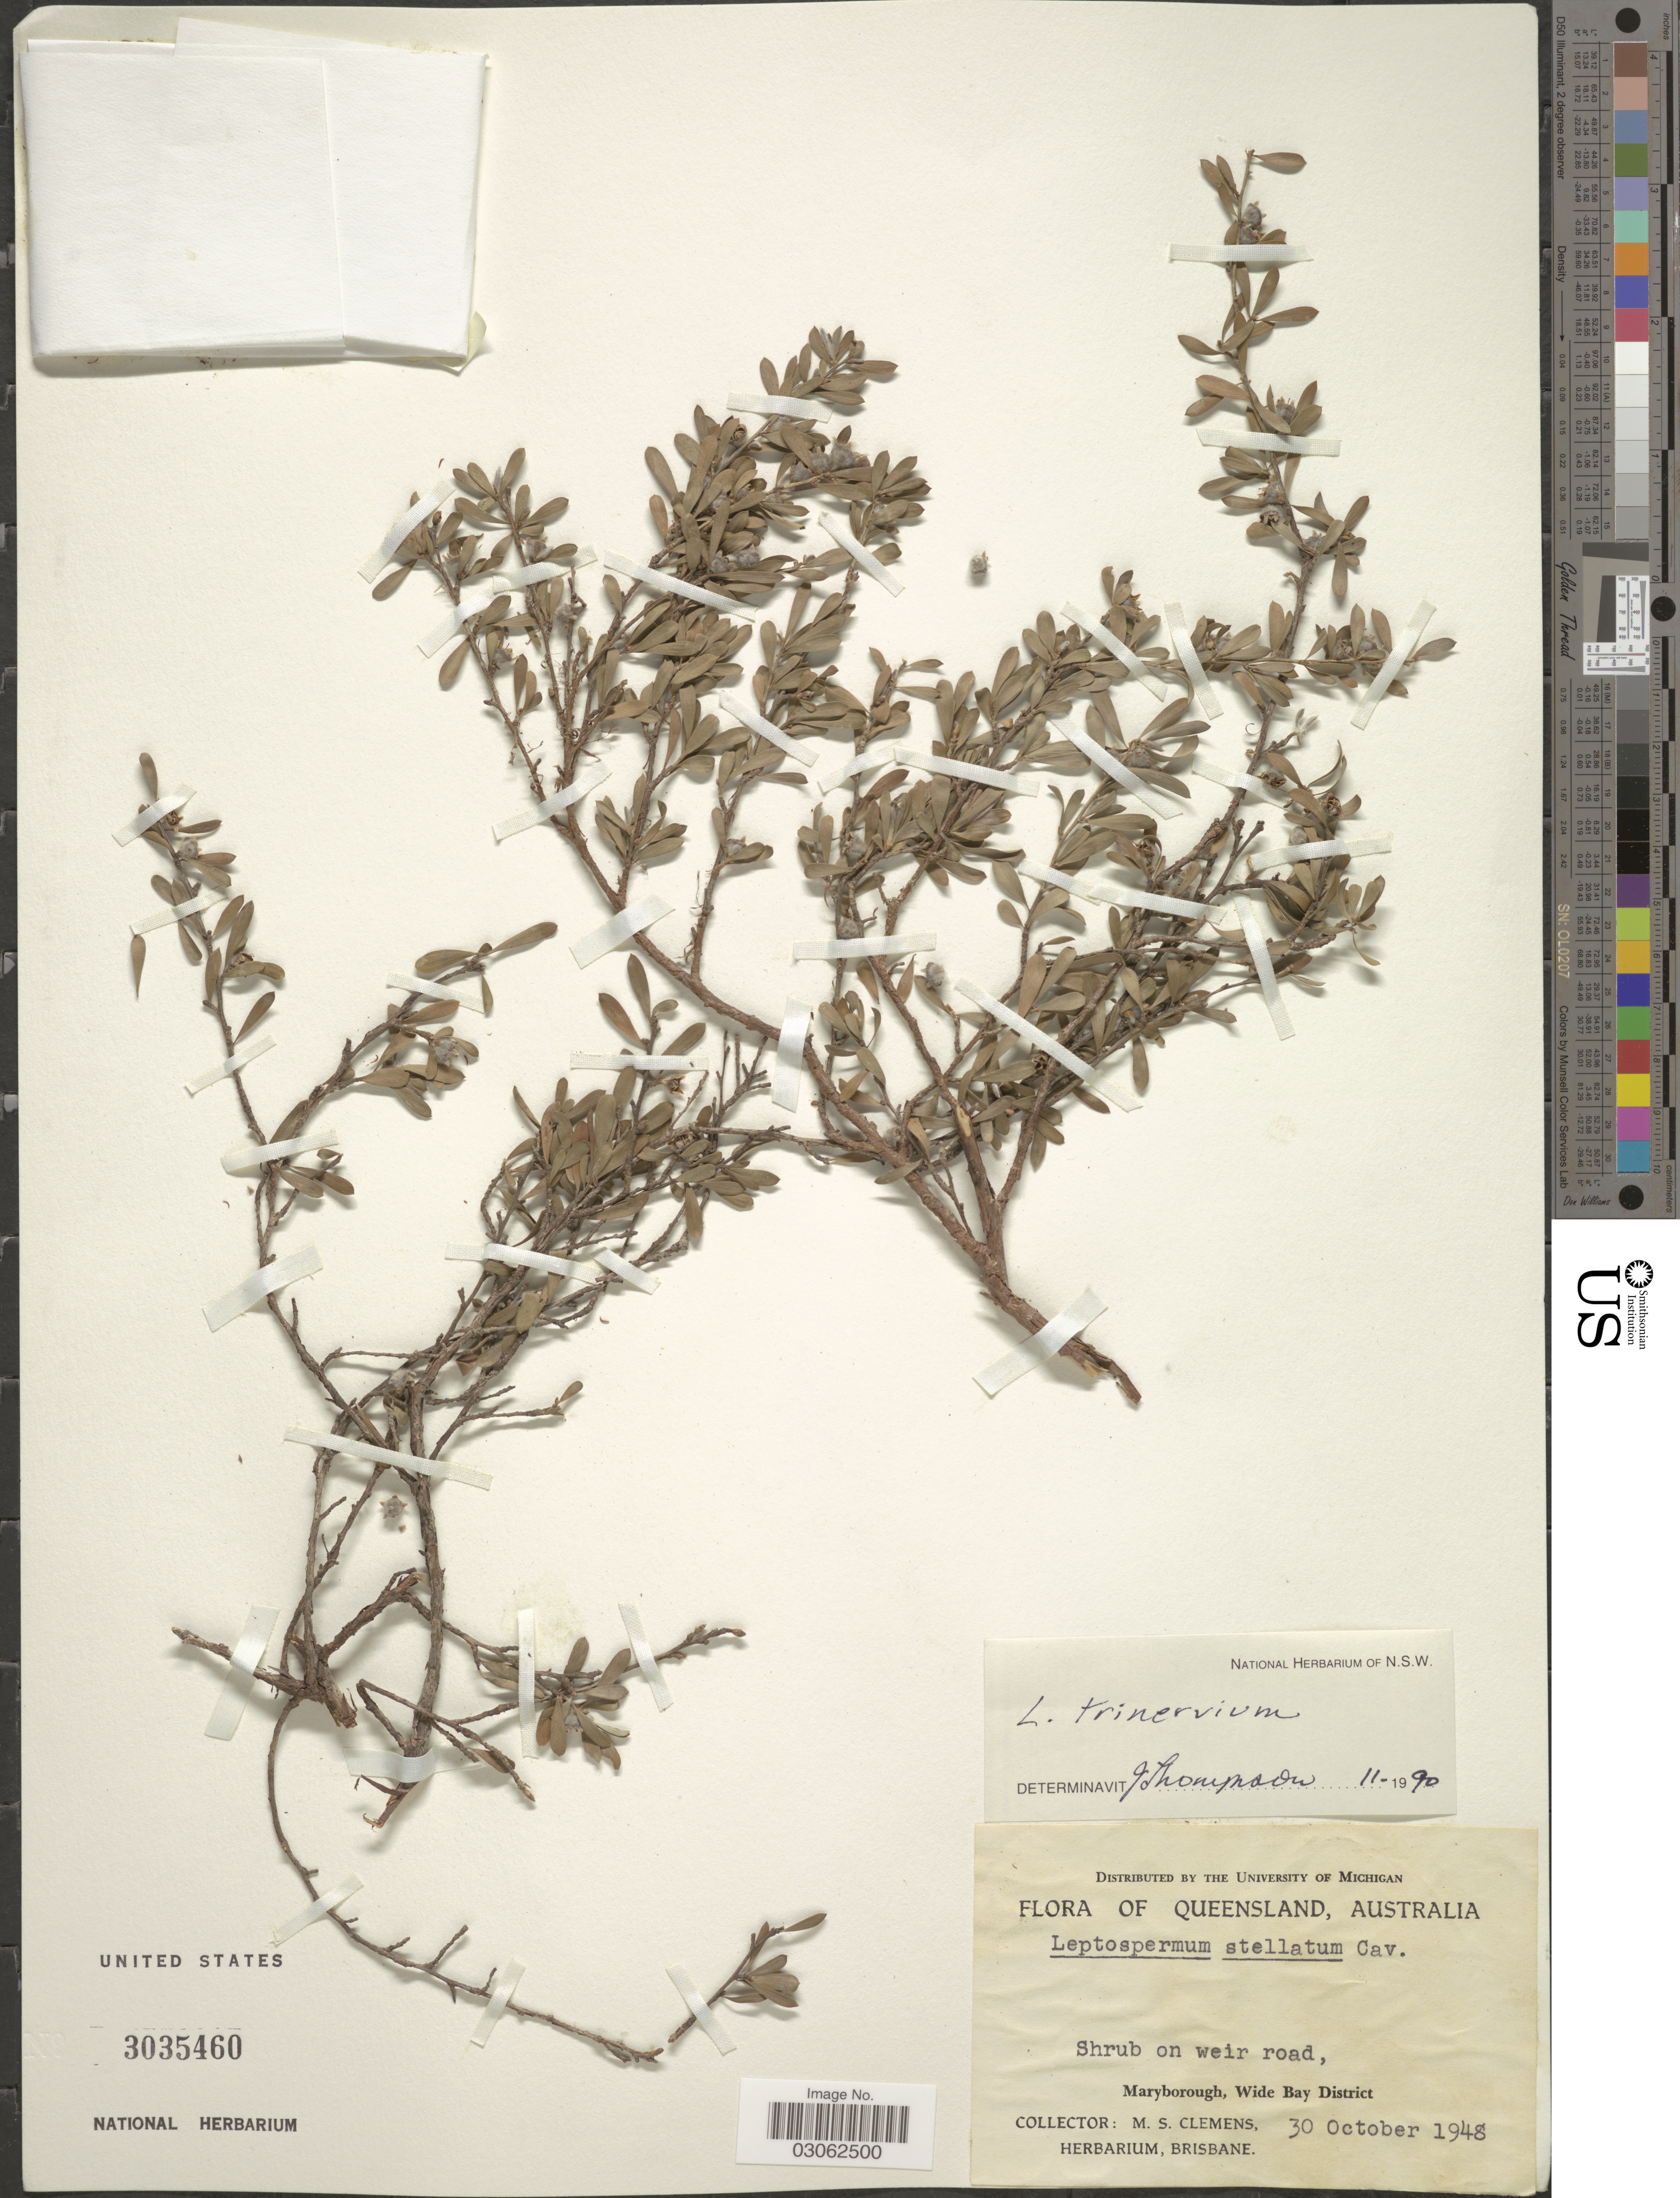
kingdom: Plantae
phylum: Tracheophyta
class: Magnoliopsida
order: Myrtales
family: Myrtaceae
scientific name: Gaudium trinervium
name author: (J. White) P.G. Wilson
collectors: M. S. Clemens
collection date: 1948-10-30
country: Australia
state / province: Queensland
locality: Maryborough, Wide Bay District.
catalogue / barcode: US 3035460